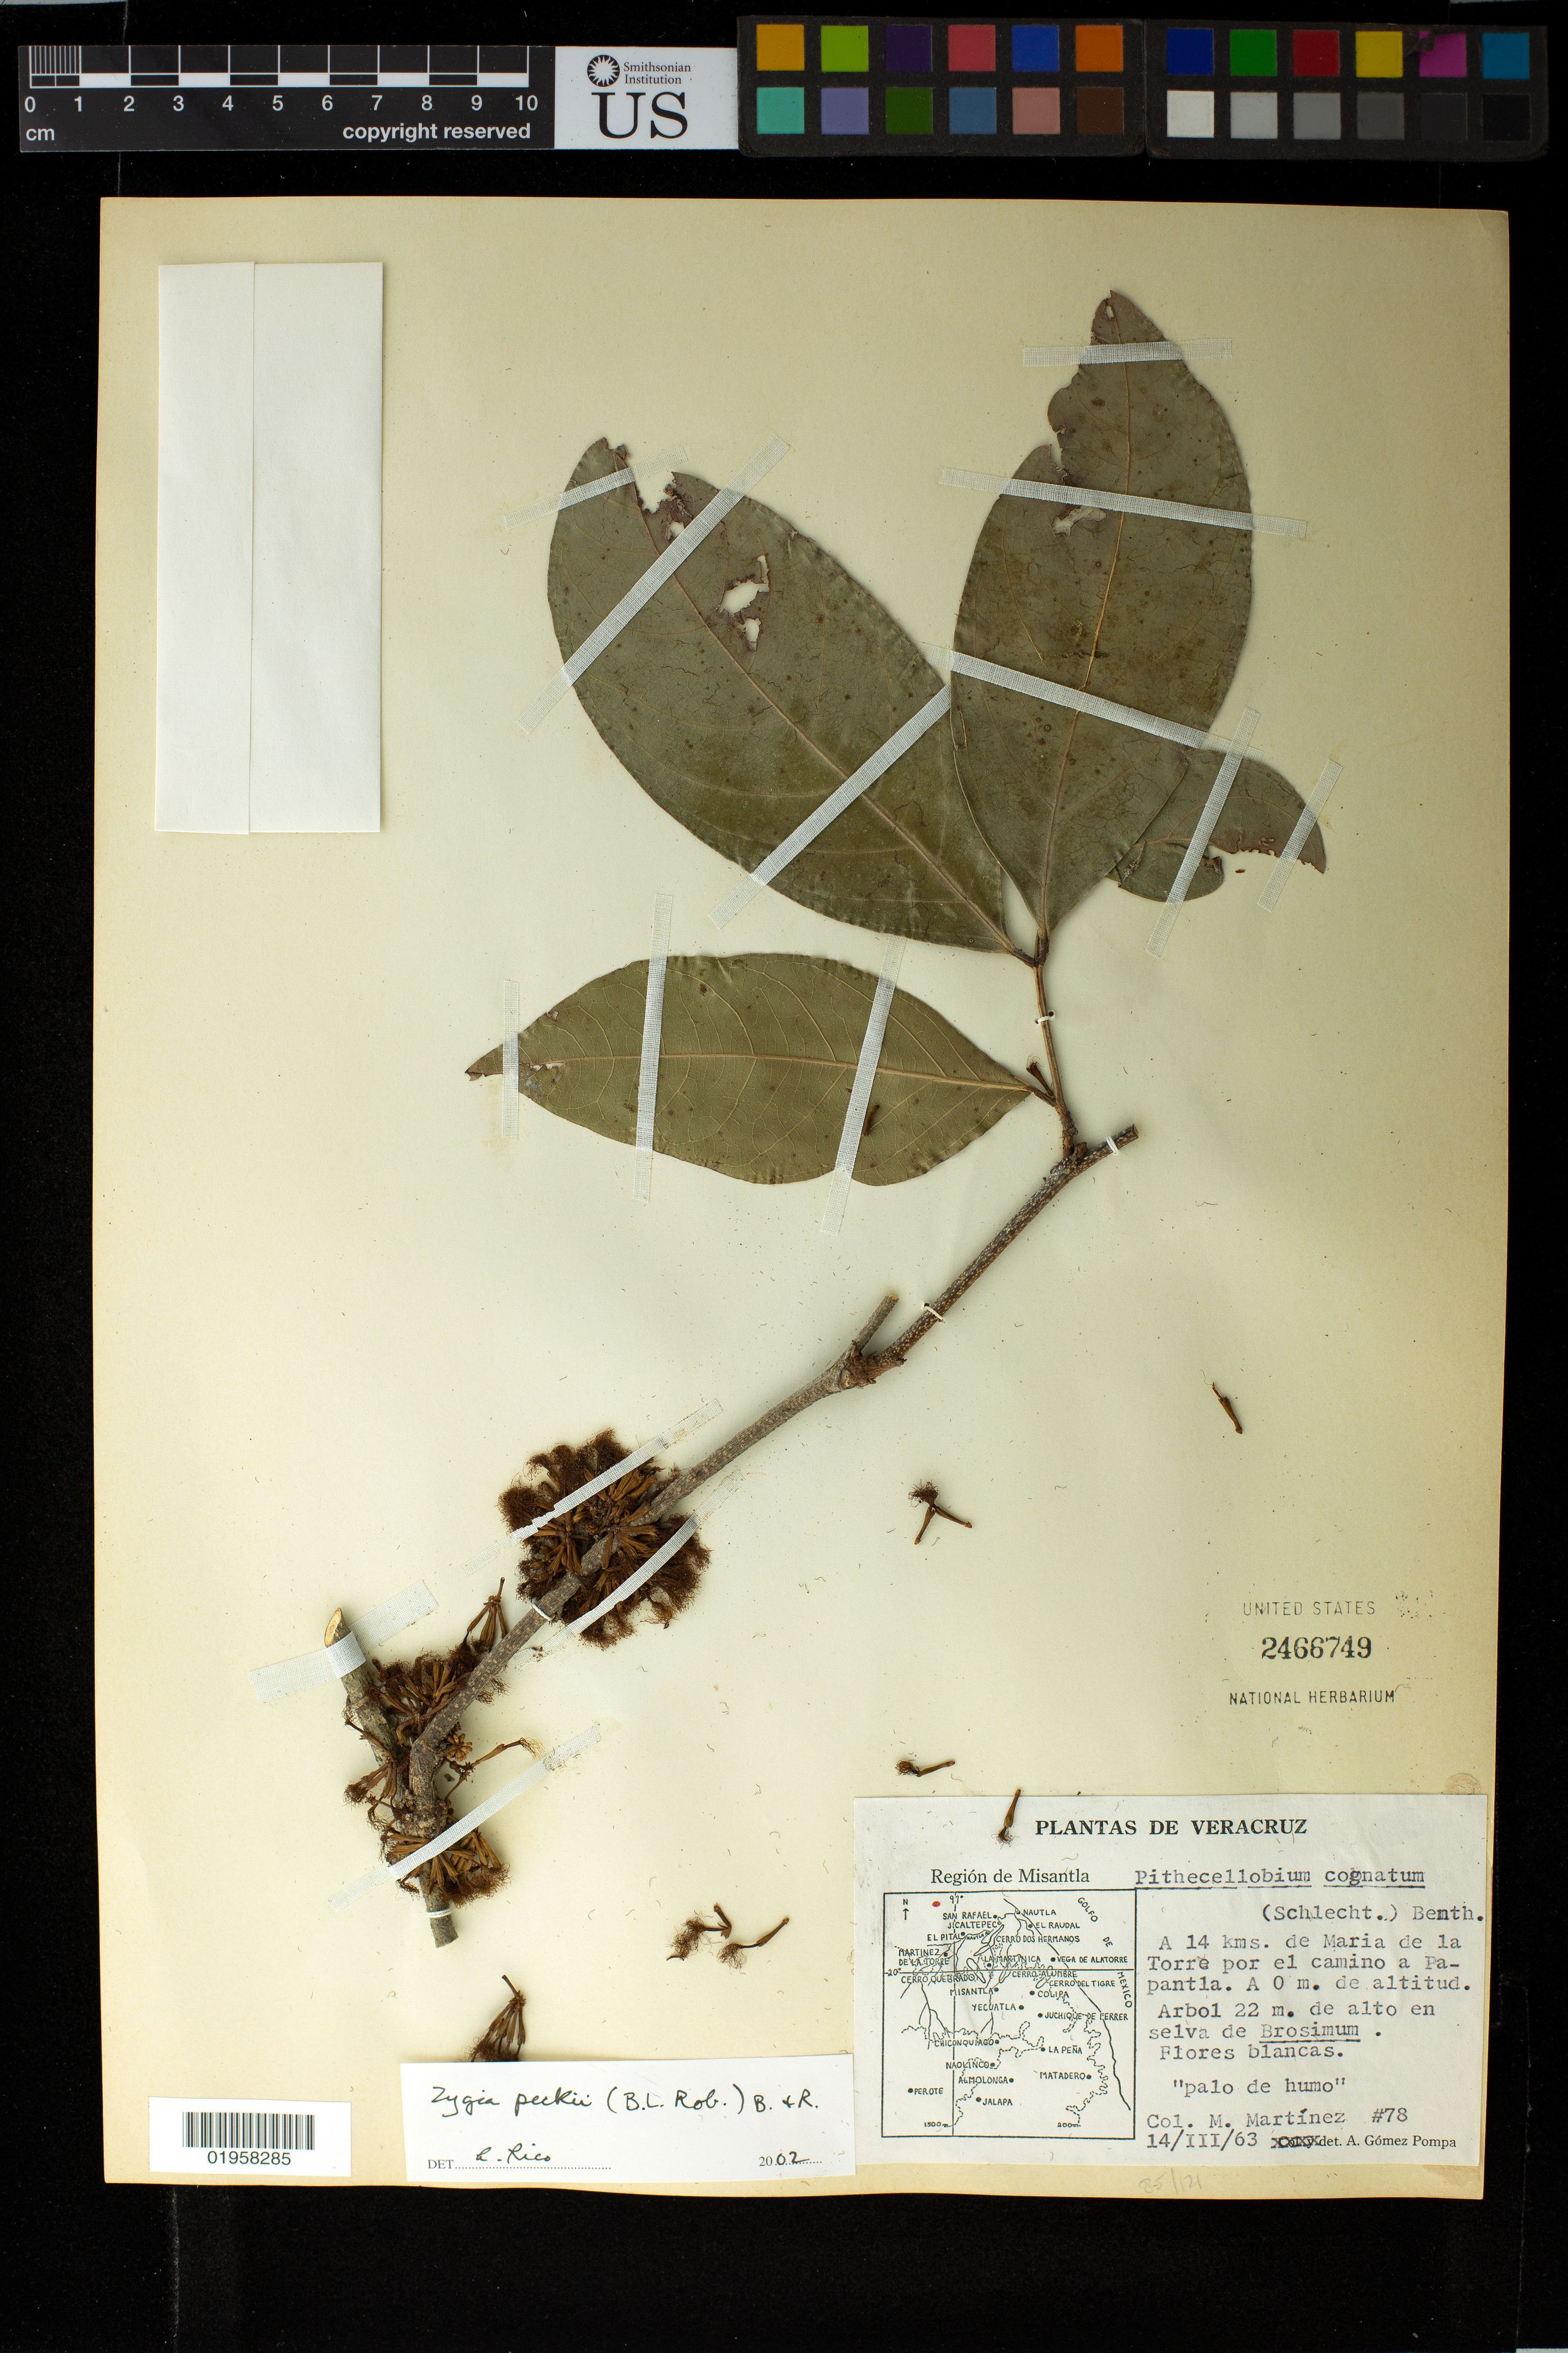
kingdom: Plantae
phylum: Tracheophyta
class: Magnoliopsida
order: Fabales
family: Fabaceae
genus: Zygia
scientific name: Zygia peckii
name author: (B.L. Rob.) Britton & Rose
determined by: Rico, R.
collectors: M. Martinez & A. Gómez Pompa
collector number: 78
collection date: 1963-03-14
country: Mexico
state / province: Veracruz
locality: Maria de la Torre; a 14 km de Maria de la Torre por el camino a Papantla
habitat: En selva de Brosimum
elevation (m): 0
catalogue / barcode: US 2466749